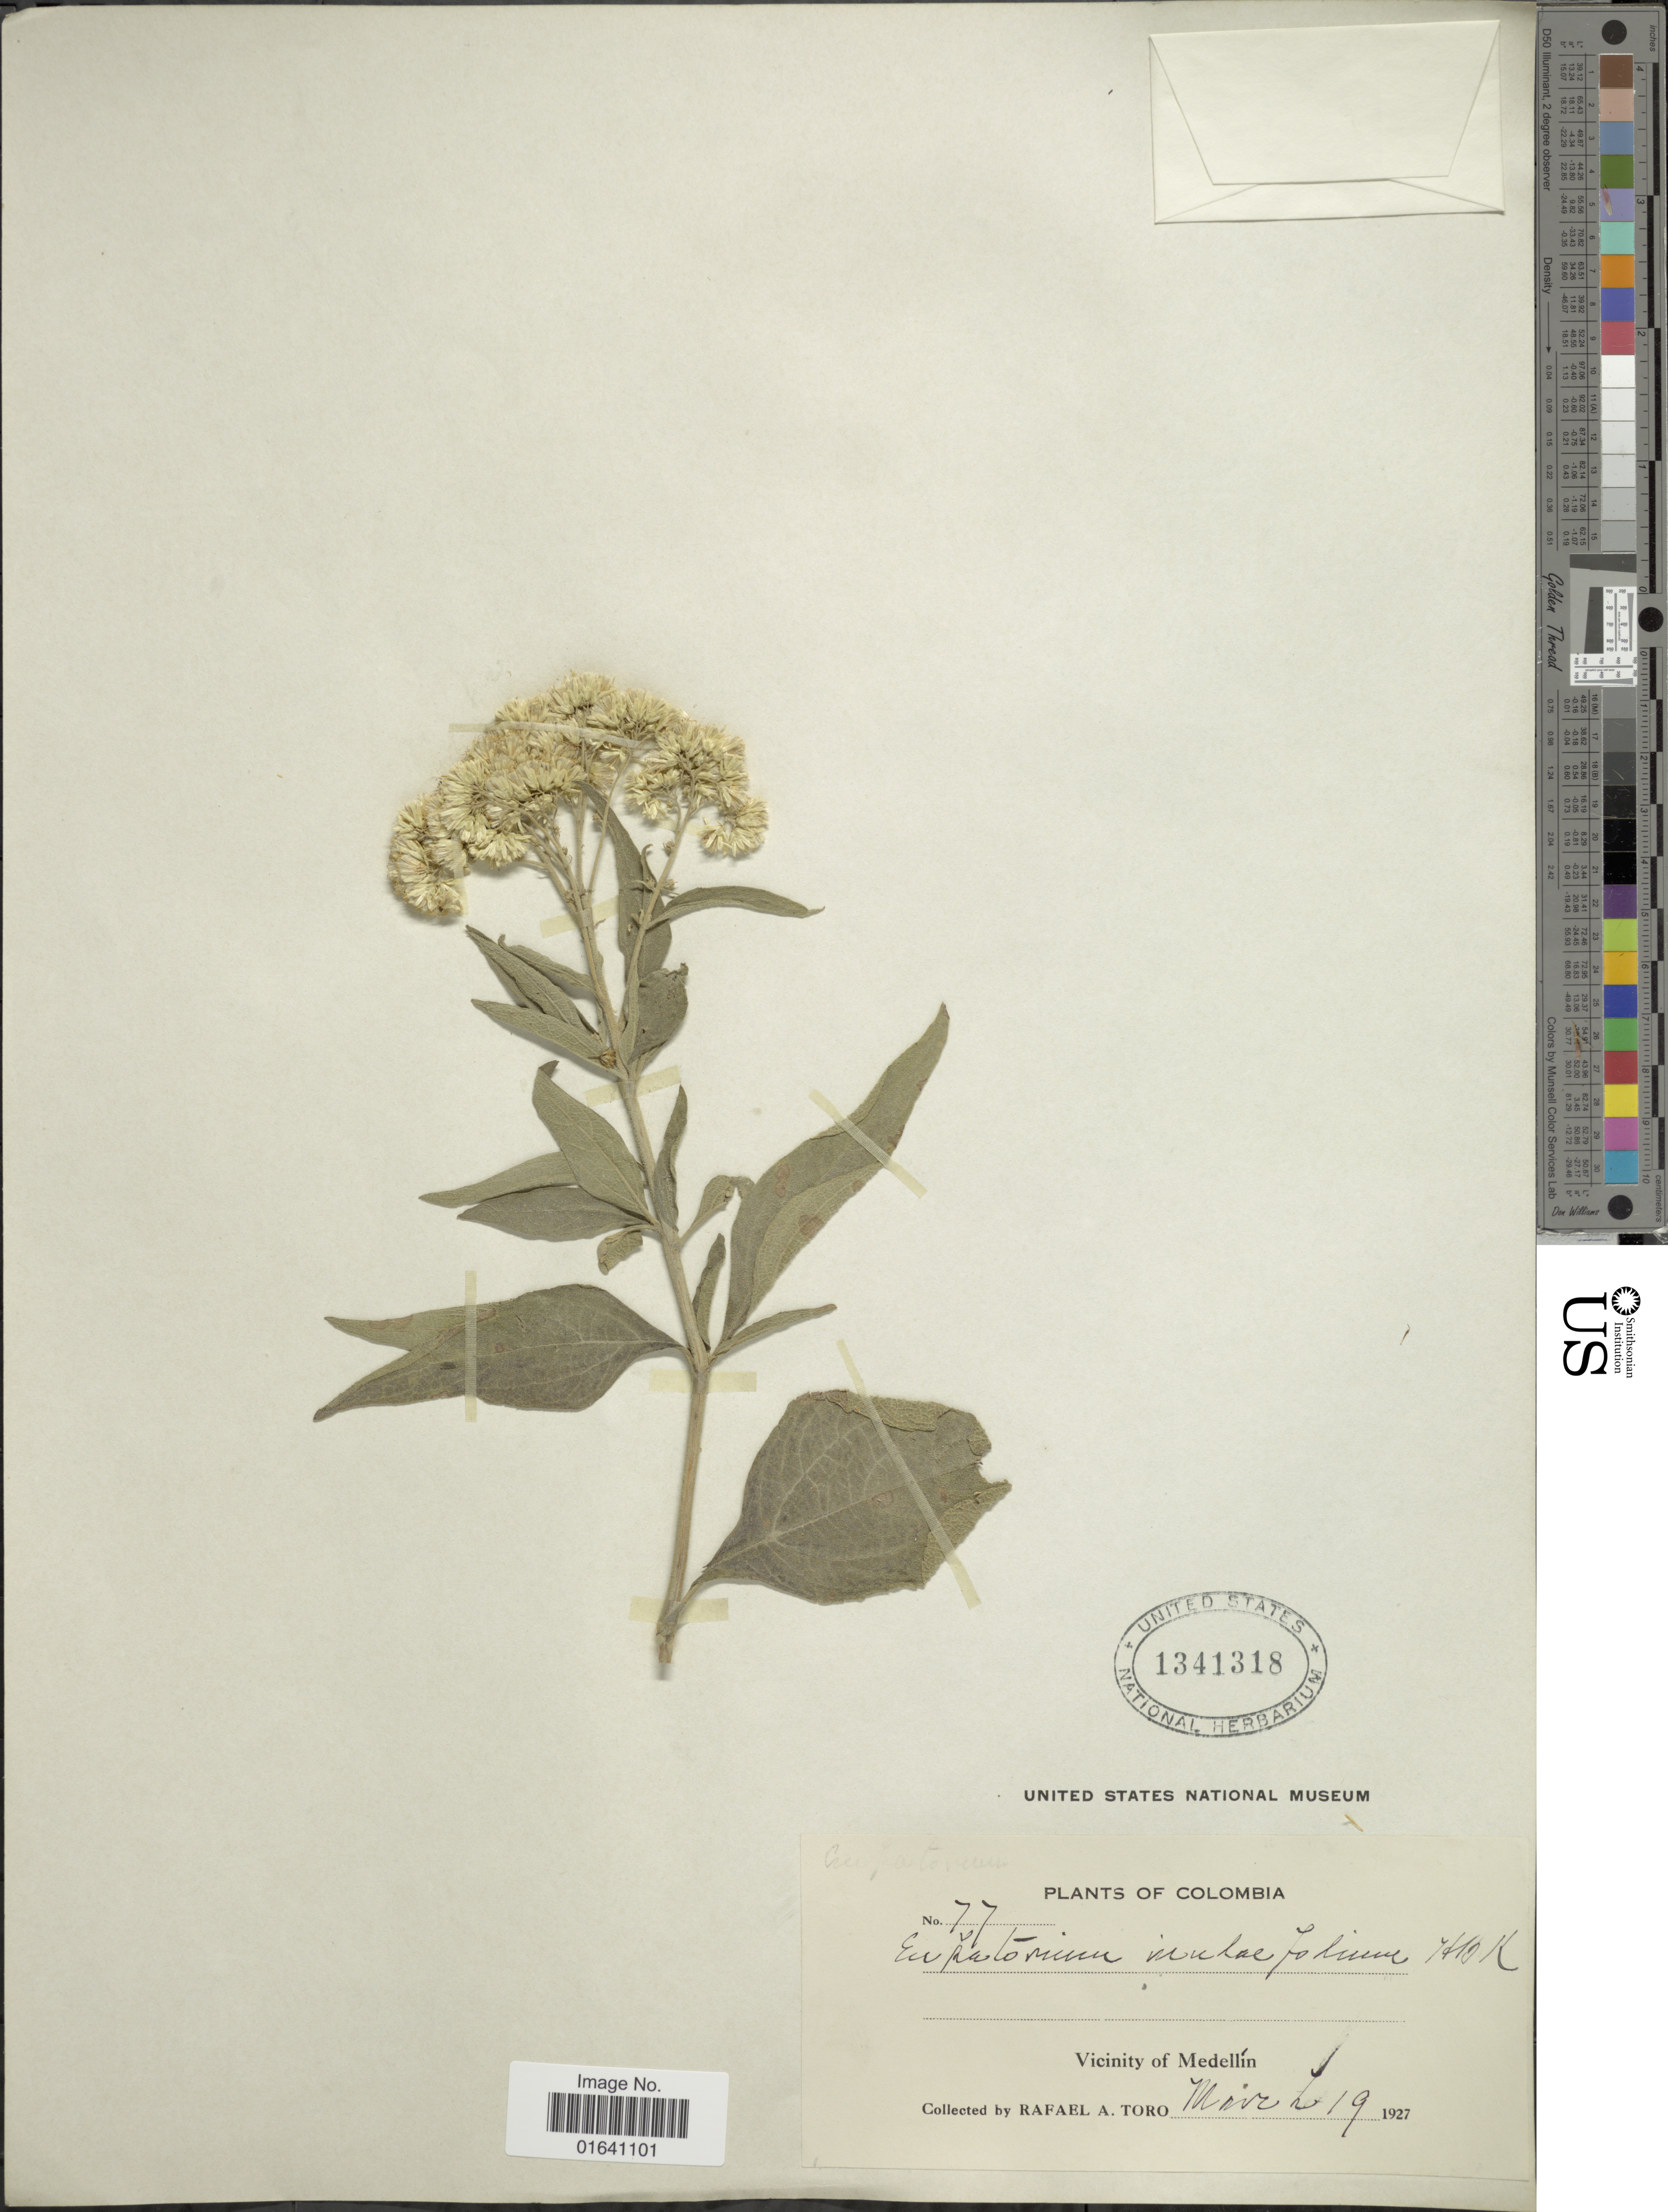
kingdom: Plantae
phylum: Tracheophyta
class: Magnoliopsida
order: Asterales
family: Asteraceae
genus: Austroeupatorium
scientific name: Austroeupatorium inulaefolium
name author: (Kunth) R.M. King & H. Rob.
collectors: R. A. Toro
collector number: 77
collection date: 1927-03-19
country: Colombia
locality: Vicinity of Medellín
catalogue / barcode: US 1341318